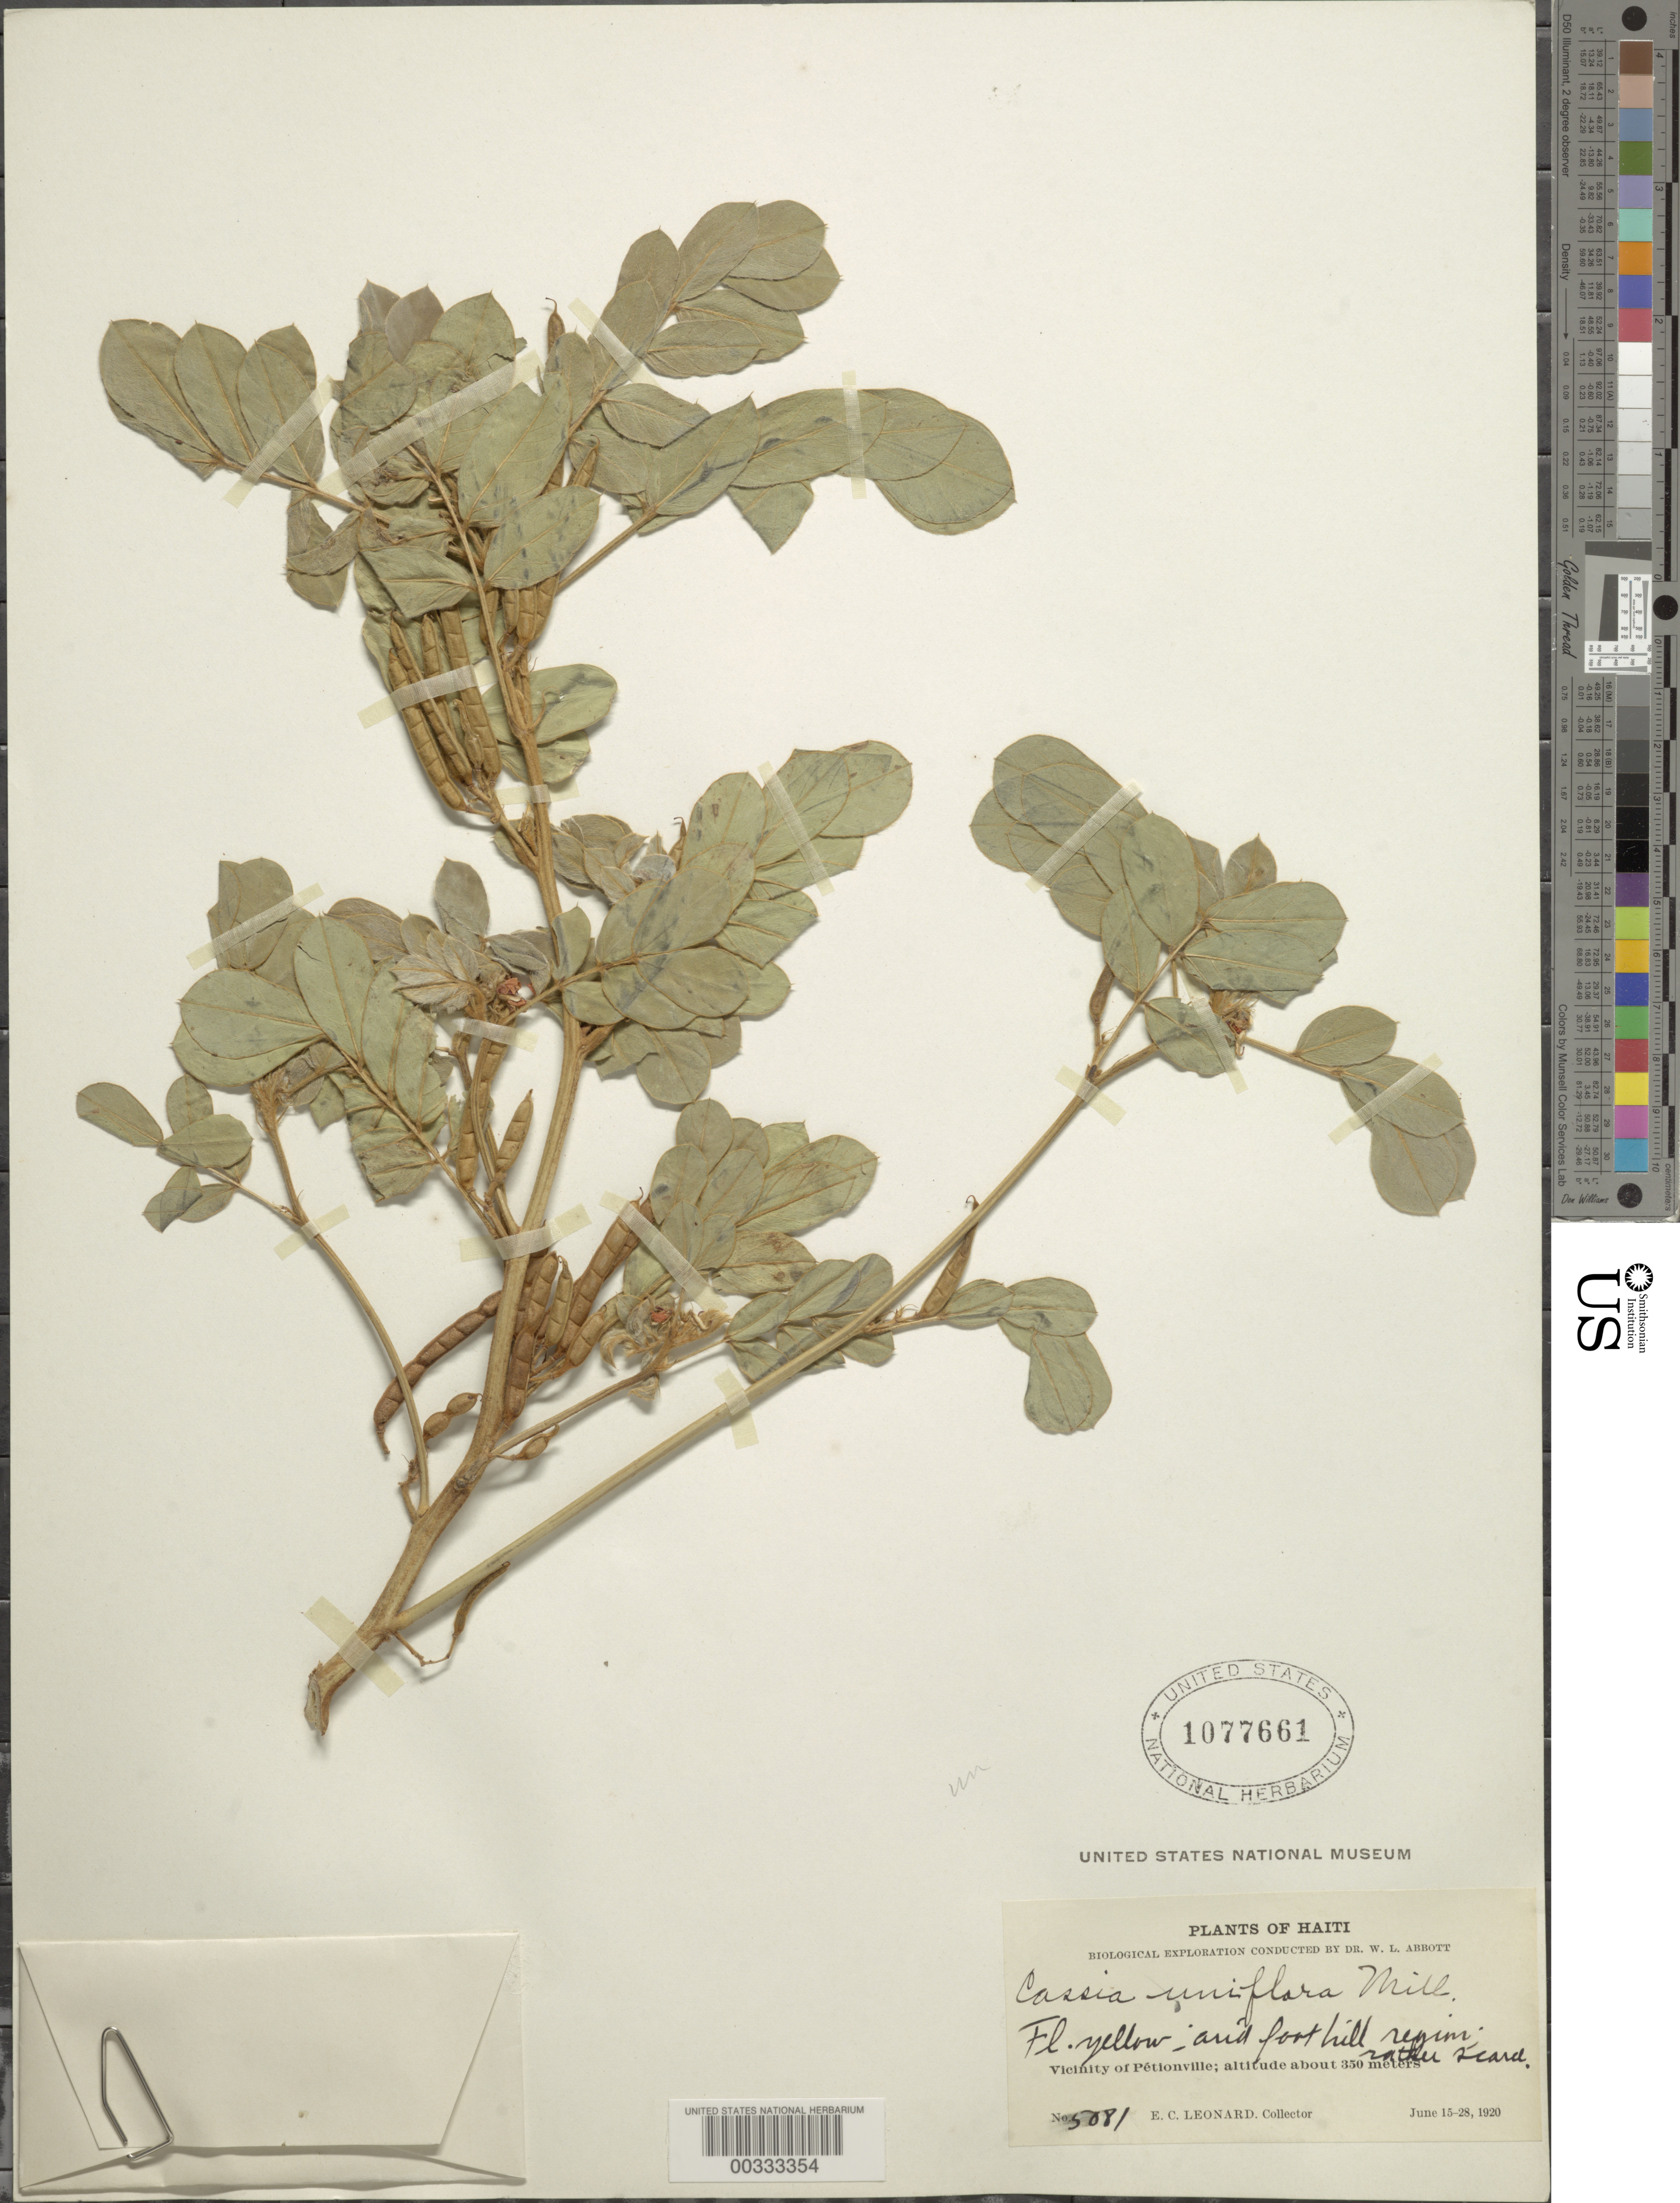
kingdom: Plantae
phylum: Tracheophyta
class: Magnoliopsida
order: Fabales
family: Fabaceae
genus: Senna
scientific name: Senna uniflora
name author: (Mill.) H.S. Irwin & Barneby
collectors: E. C. Leonard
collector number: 5081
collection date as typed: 15 Jun 1920 to 28 Jun 1920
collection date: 1920-06-15/1920-06-28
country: Haiti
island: Hispaniola Island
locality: Vicinity of petionville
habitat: Arid foot hill region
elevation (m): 350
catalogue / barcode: US 1077661